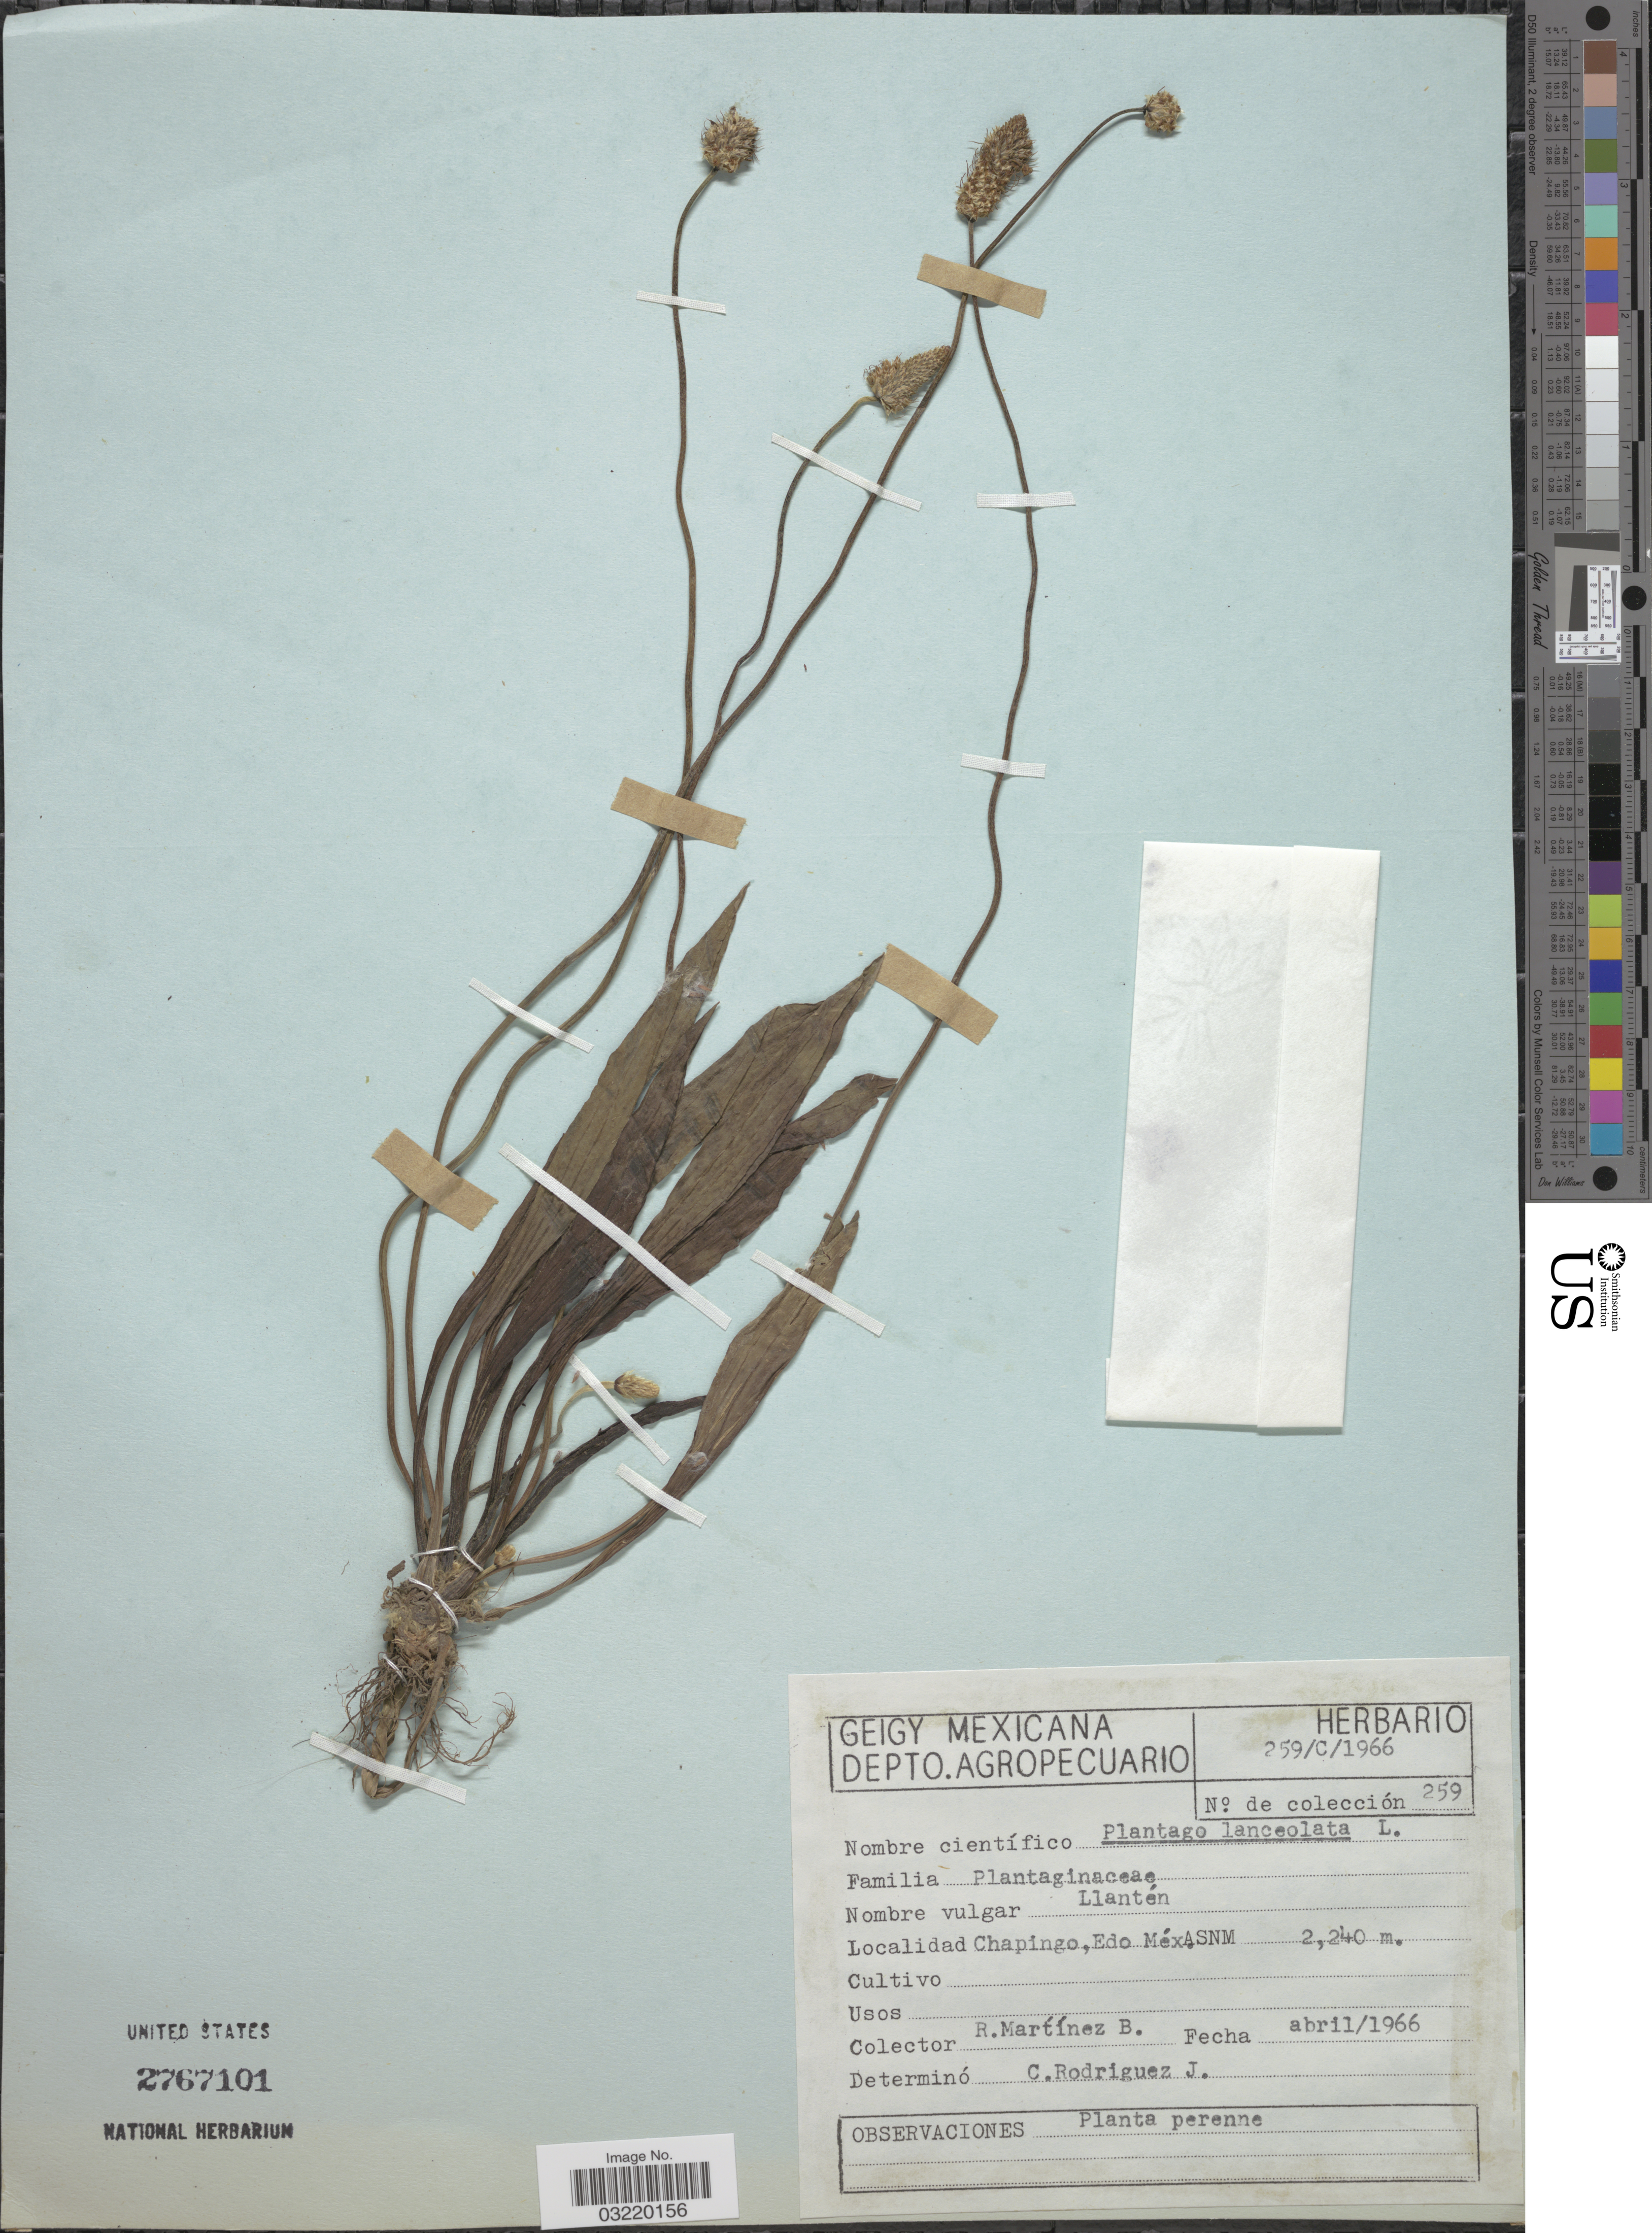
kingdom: Plantae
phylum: Tracheophyta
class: Magnoliopsida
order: Lamiales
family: Plantaginaceae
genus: Plantago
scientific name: Plantago lanceolata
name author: L.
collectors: R. Martínez B.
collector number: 259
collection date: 1966-04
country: Mexico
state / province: México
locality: Chapingo.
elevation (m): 2240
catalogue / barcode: US 2767101